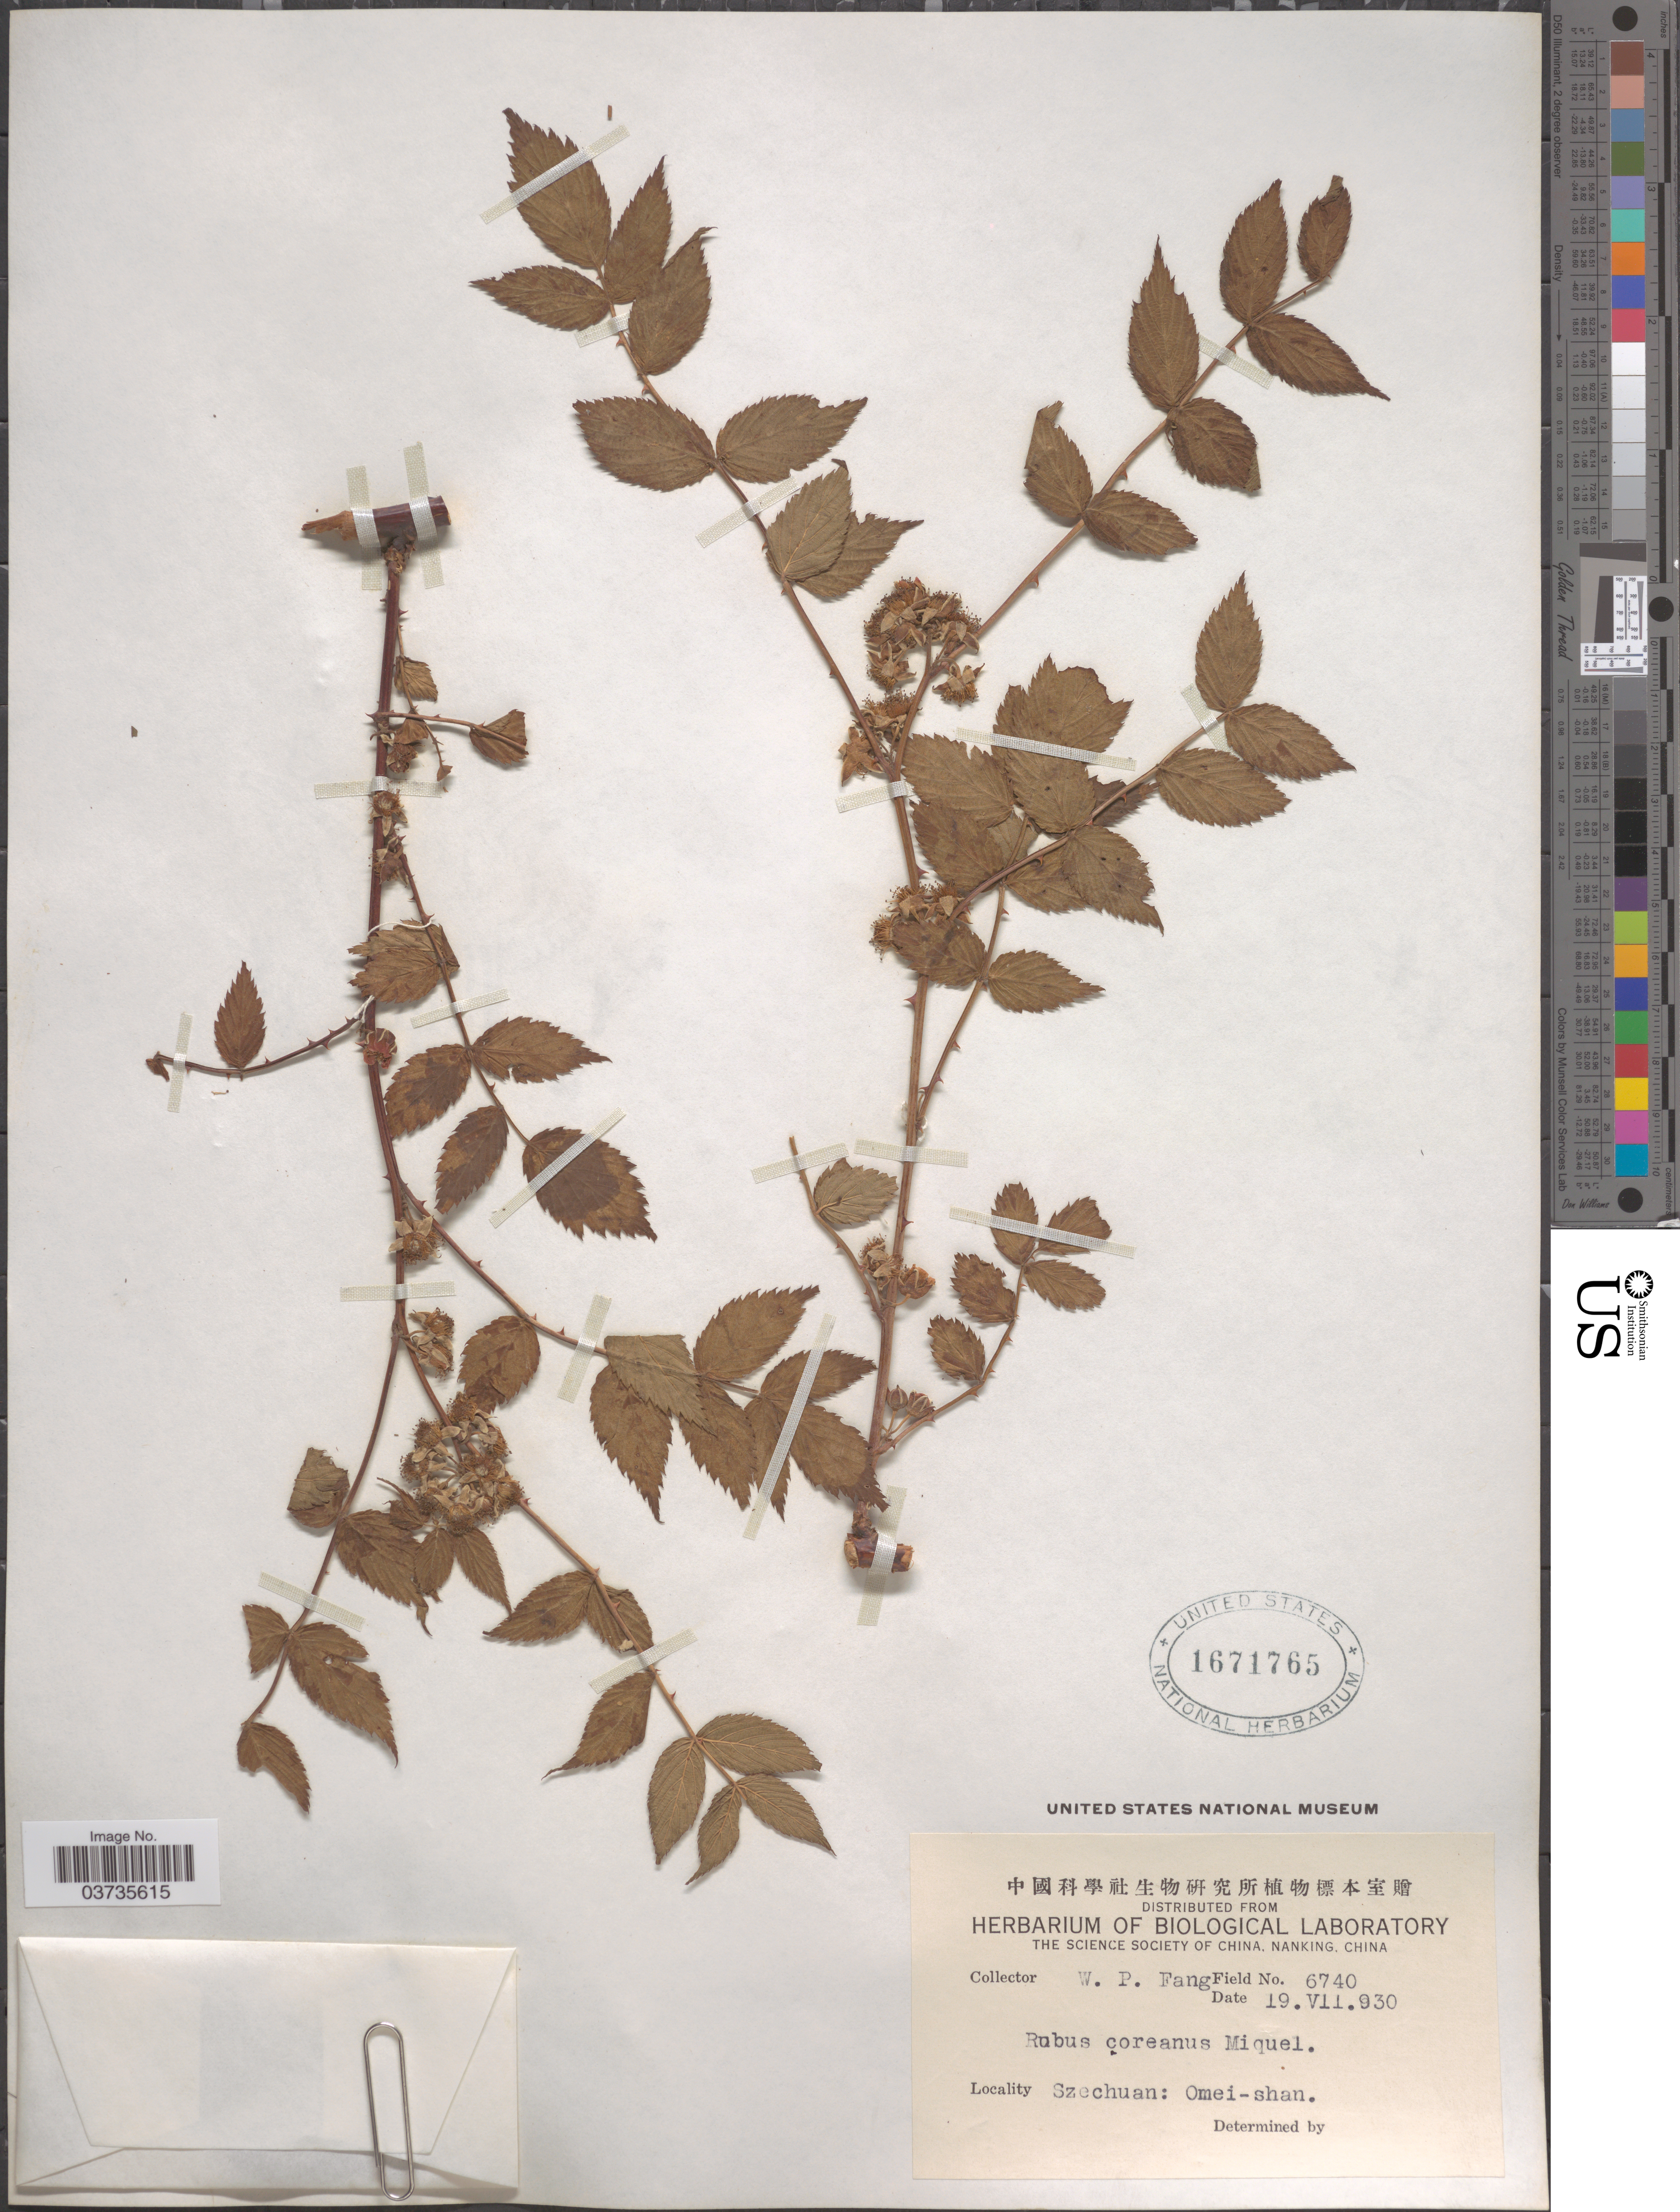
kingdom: Plantae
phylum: Tracheophyta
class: Magnoliopsida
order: Rosales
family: Rosaceae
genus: Rubus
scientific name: Rubus coreanus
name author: Miq.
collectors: W. P. Fang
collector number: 6740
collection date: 1930-07-19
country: China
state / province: Sichuan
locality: Szechuan: Omei-shan.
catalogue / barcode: US 1671765